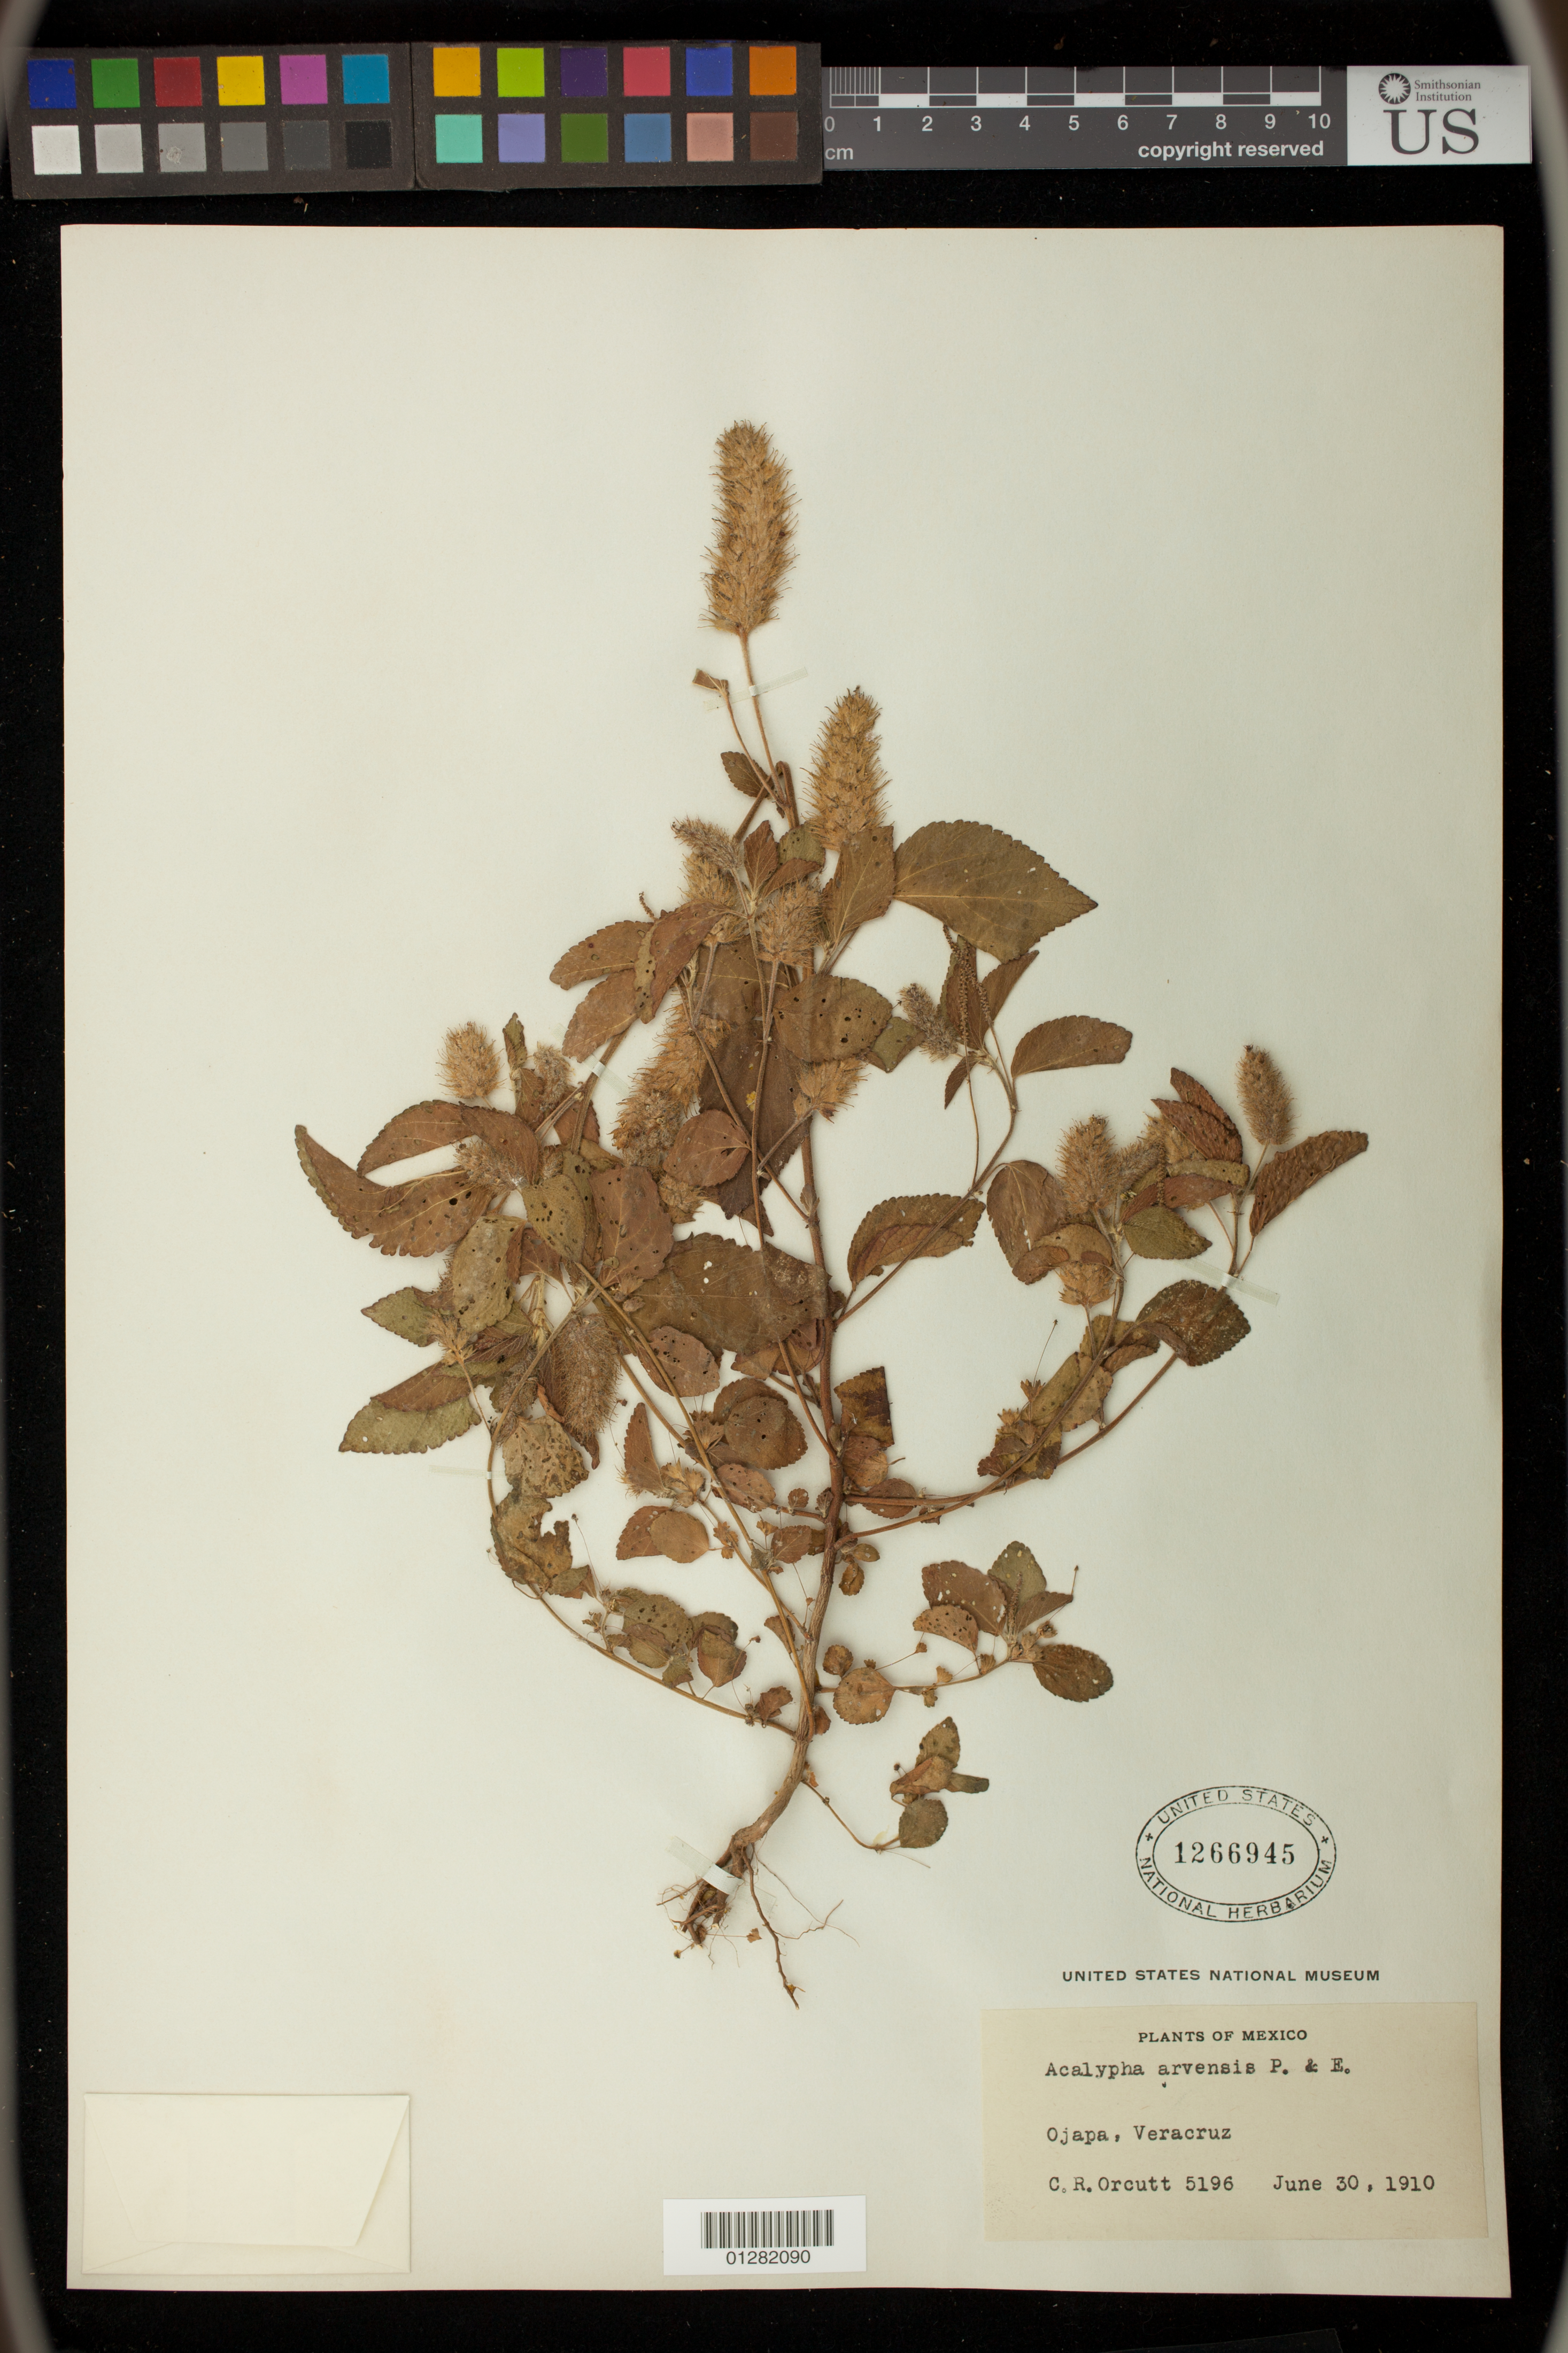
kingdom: Plantae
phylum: Tracheophyta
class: Magnoliopsida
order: Malpighiales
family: Euphorbiaceae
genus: Acalypha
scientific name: Acalypha arvensis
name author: Poepp.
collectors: C. R. Orcutt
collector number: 5196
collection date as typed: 30 Jun 1910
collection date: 1910-06-30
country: Mexico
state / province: Veracruz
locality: Ojapa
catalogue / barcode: US 1266945